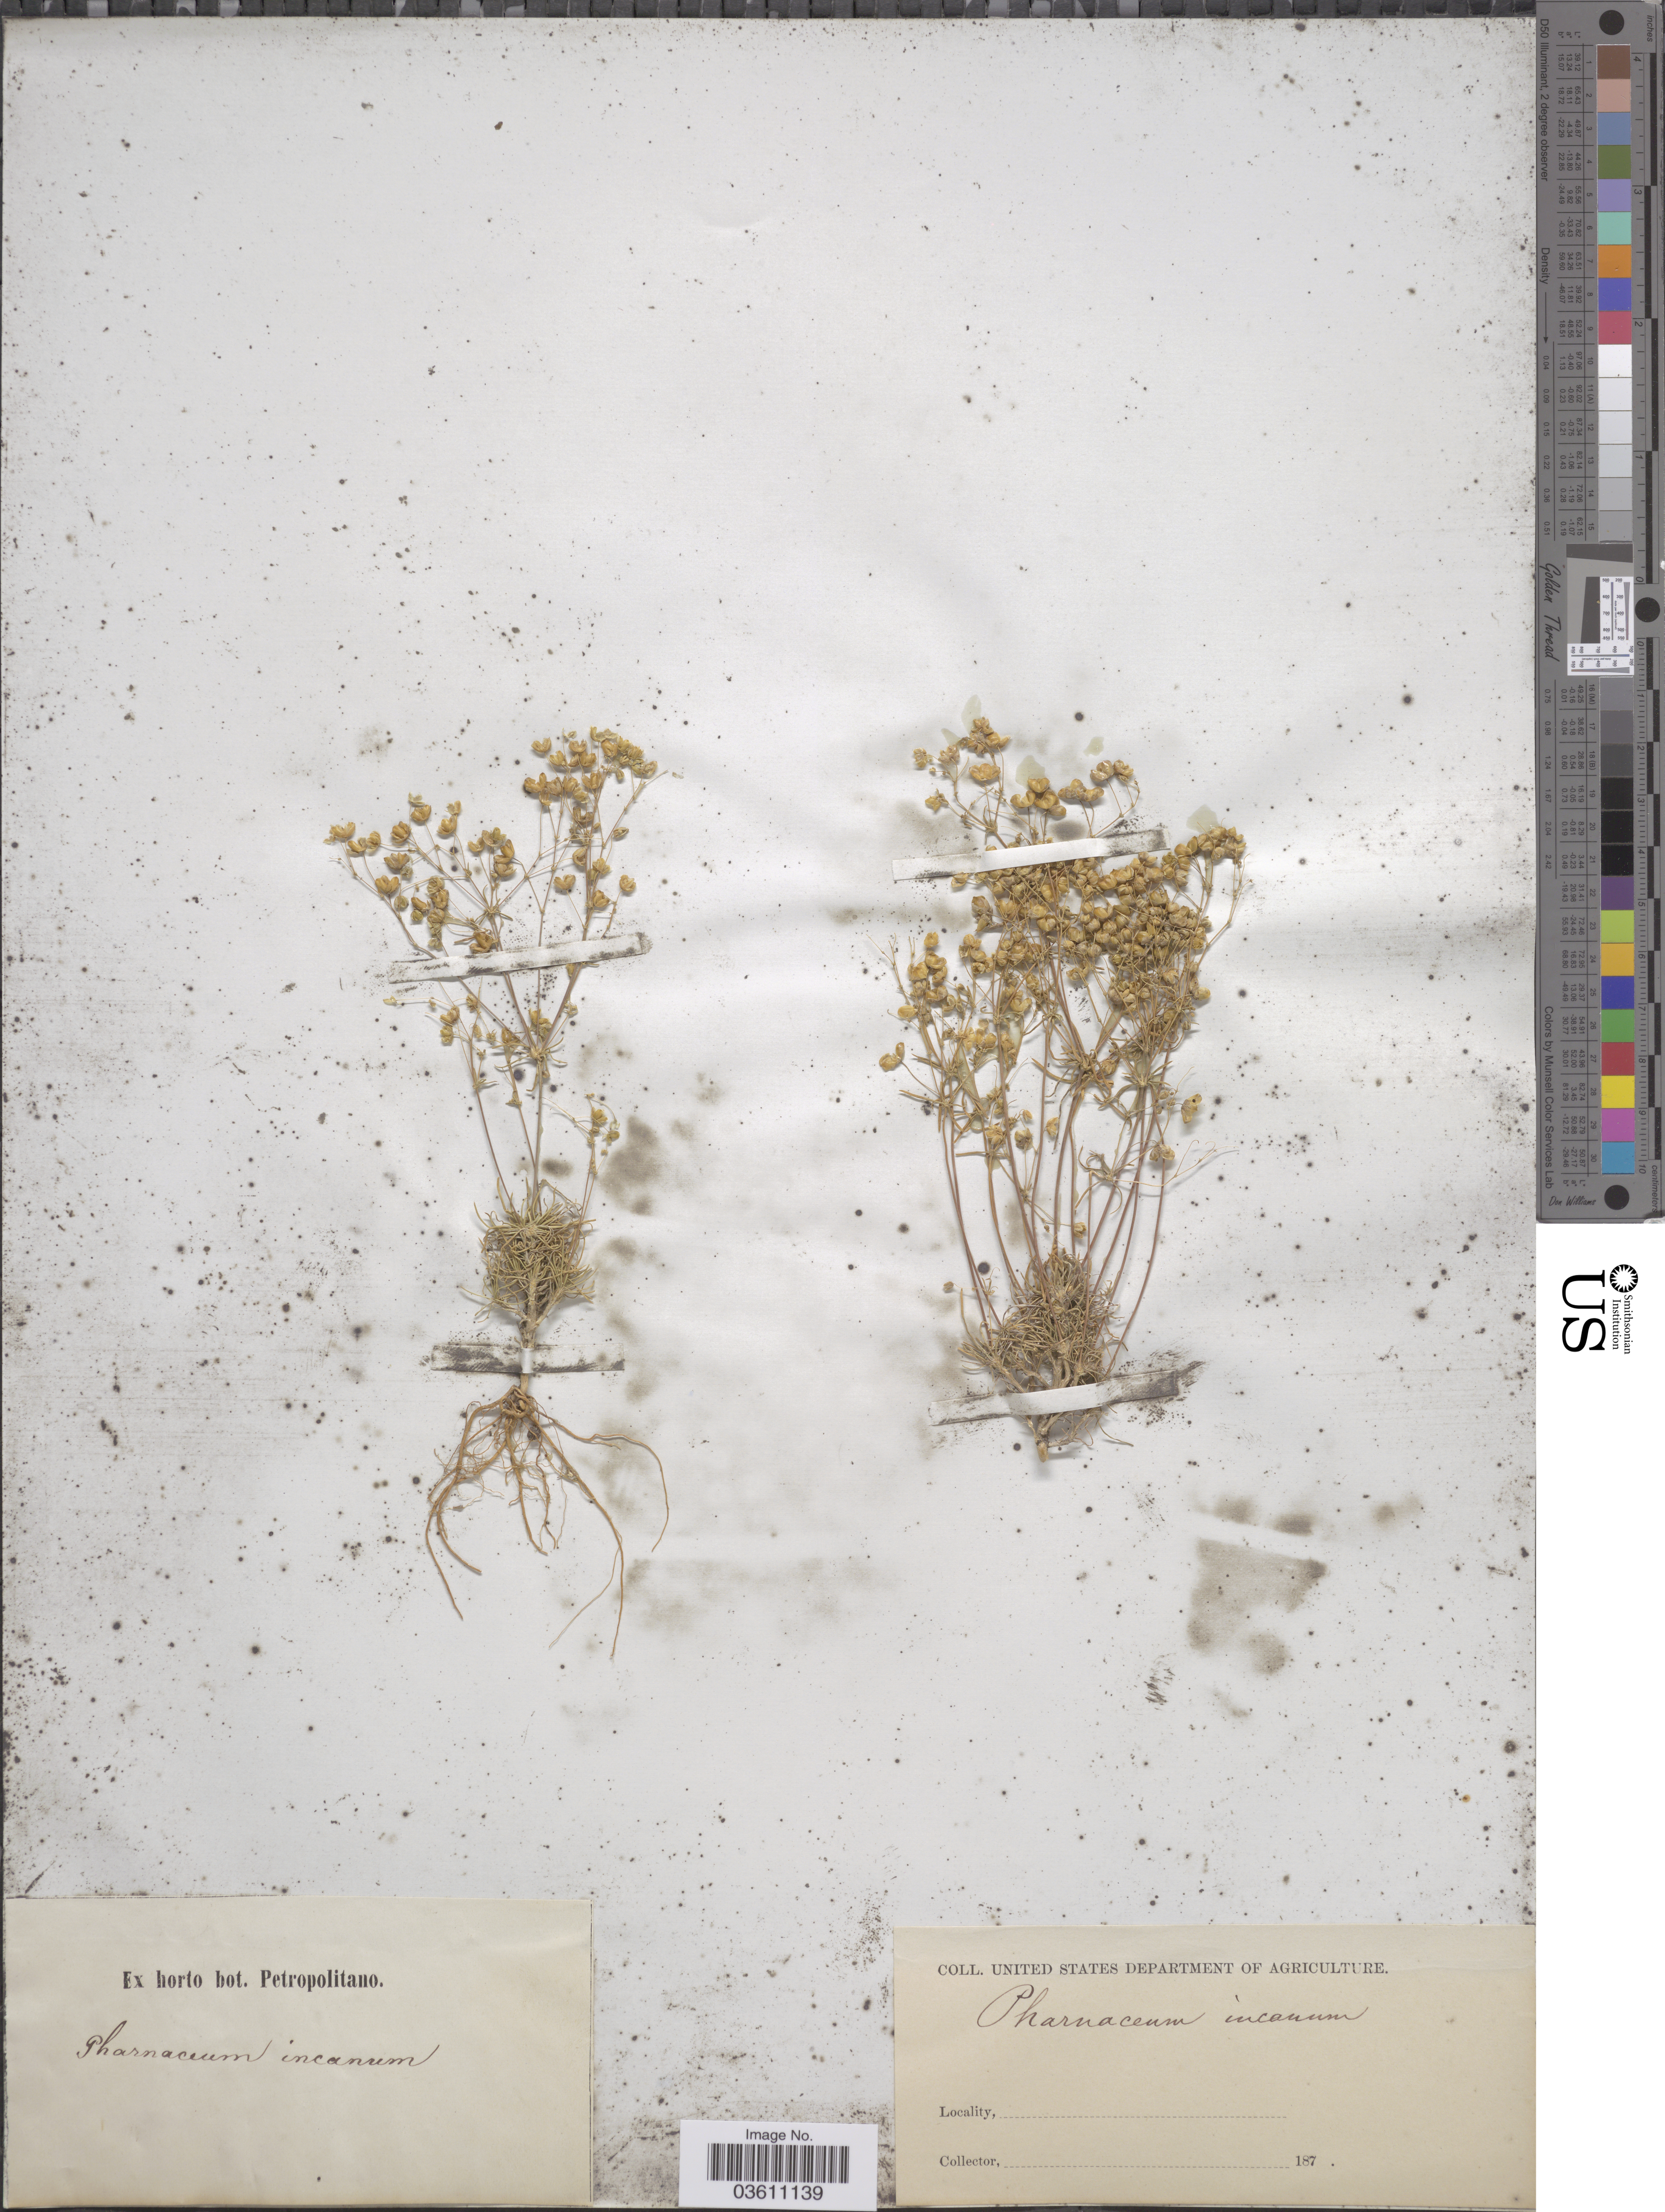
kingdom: Plantae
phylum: Tracheophyta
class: Magnoliopsida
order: Caryophyllales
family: Molluginaceae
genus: Pharnaceum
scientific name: Pharnaceum incanum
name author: L.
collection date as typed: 187